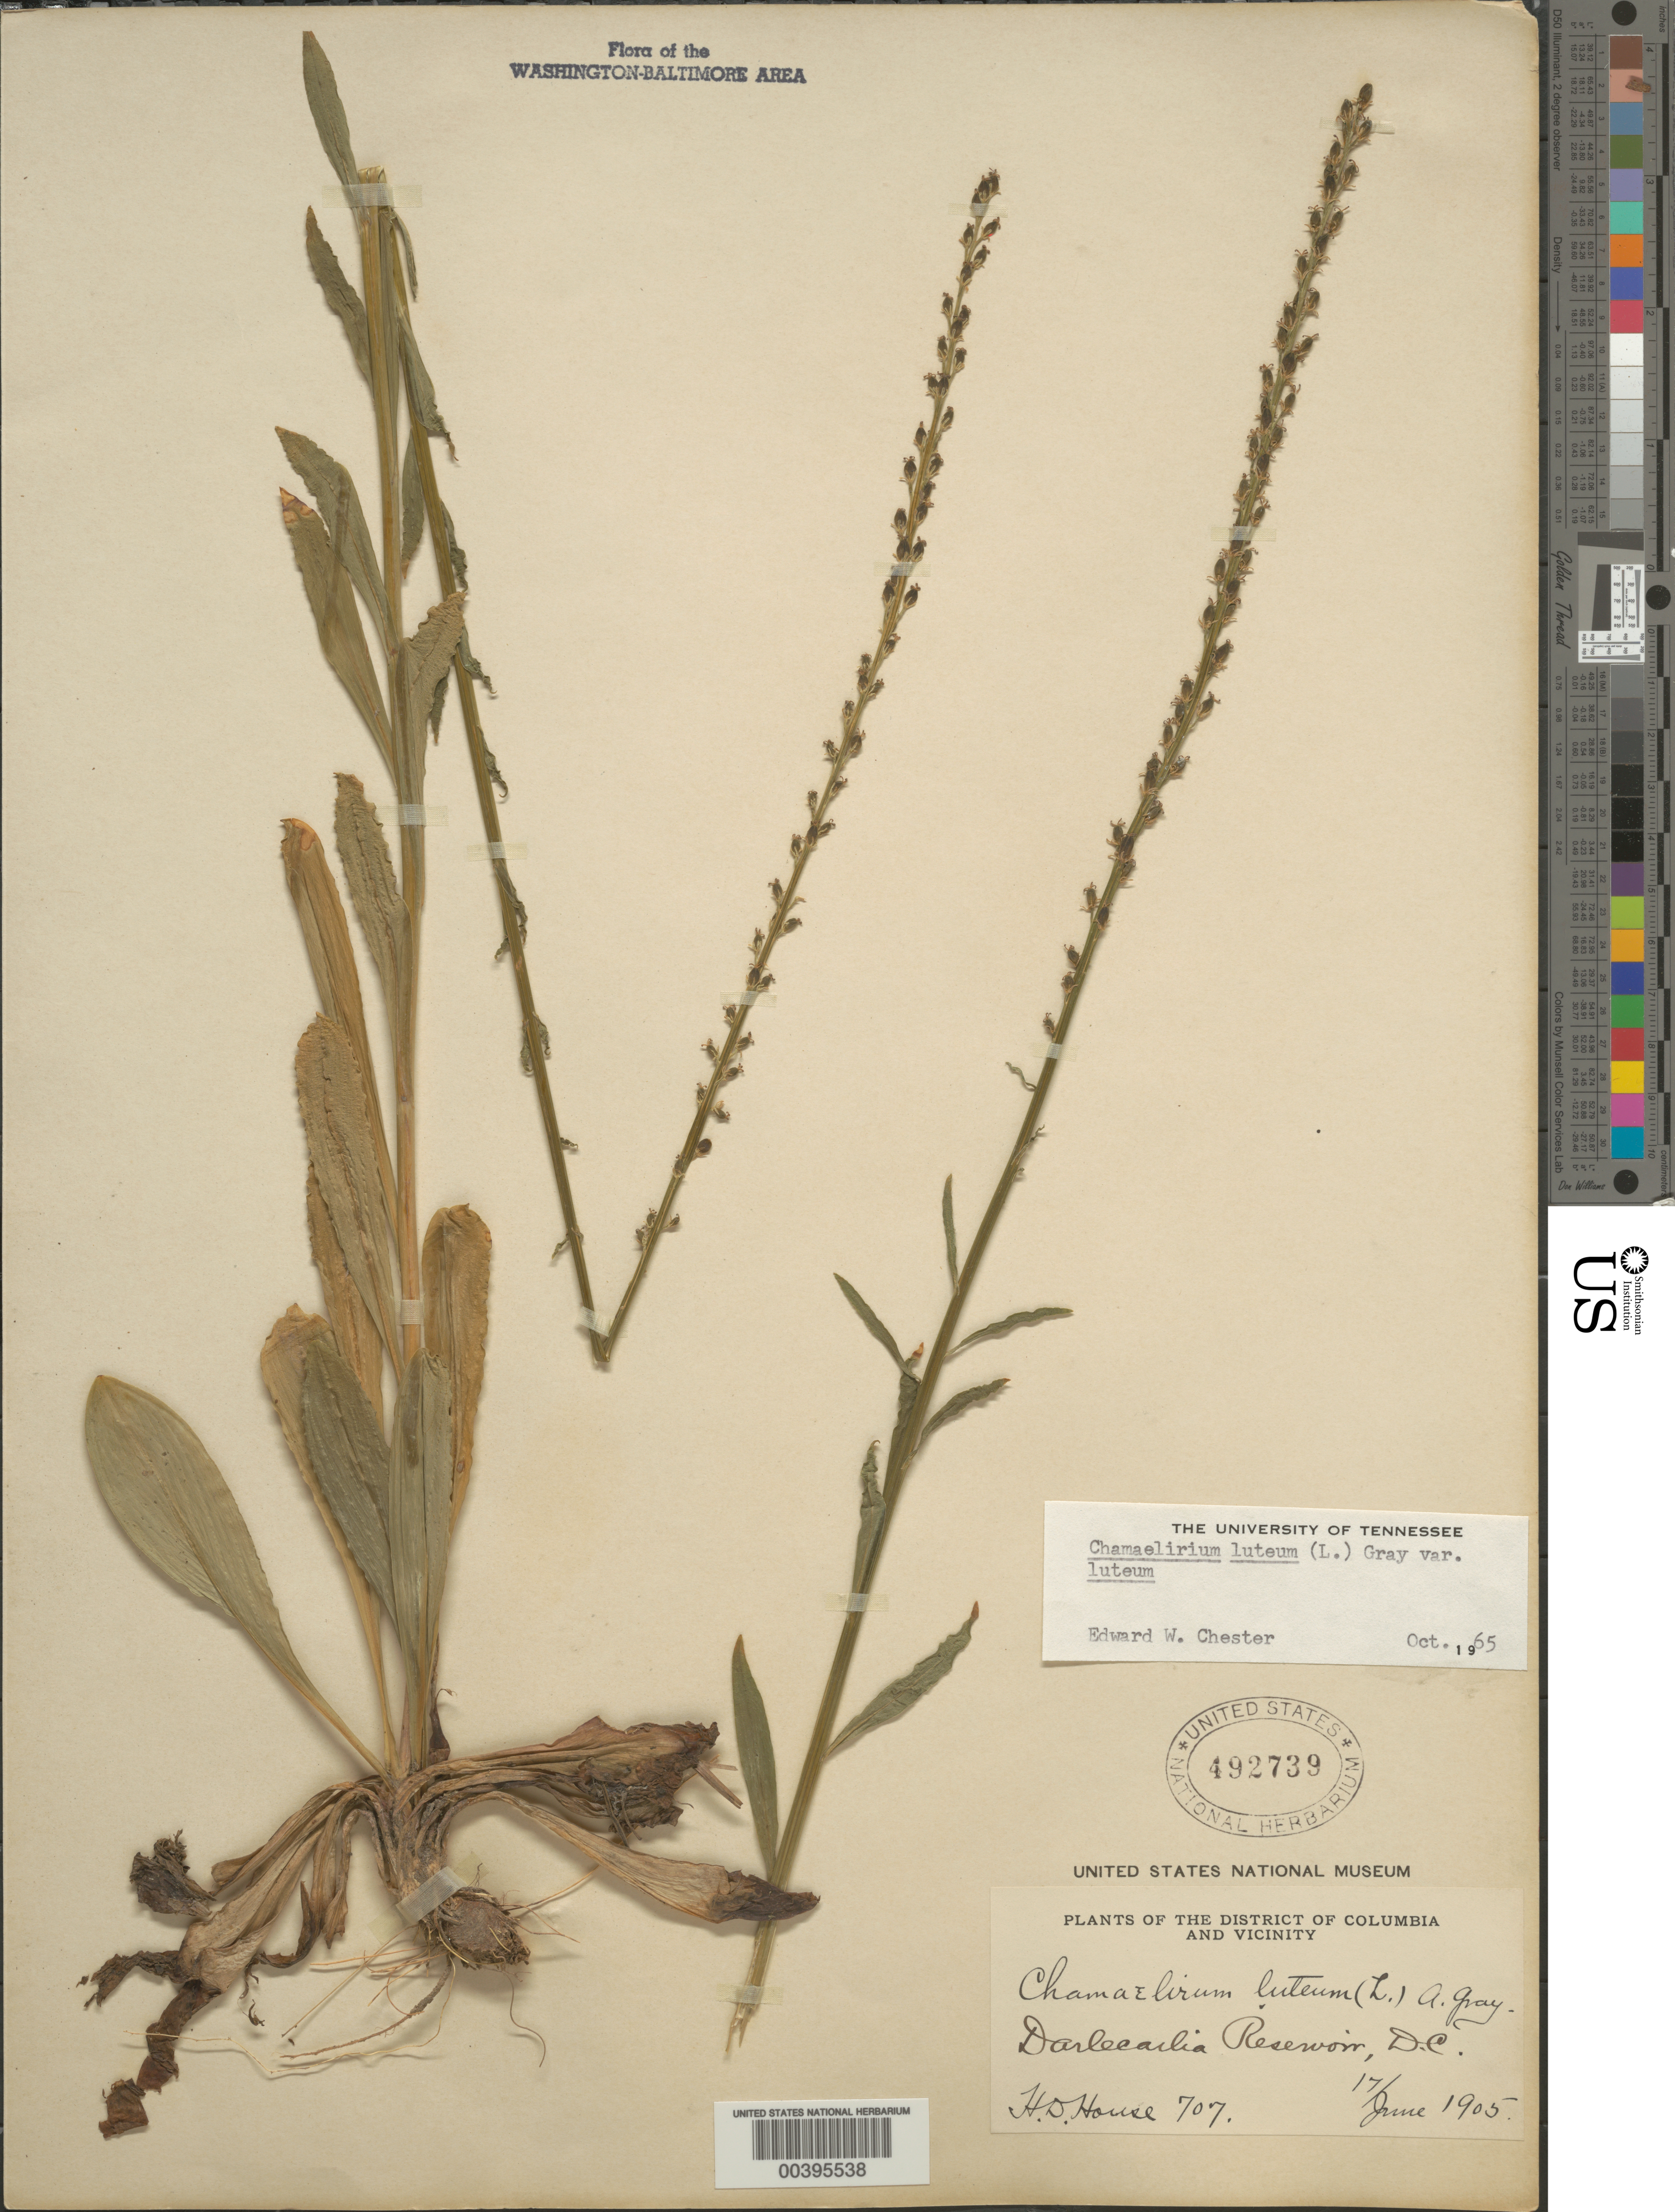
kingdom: Plantae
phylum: Tracheophyta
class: Liliopsida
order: Liliales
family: Melanthiaceae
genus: Chamaelirium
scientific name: Chamaelirium luteum var. luteum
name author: (L.) A. Gray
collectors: H. D. House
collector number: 707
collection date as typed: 17 Jun 1905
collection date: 1905-06-17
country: United States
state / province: District of Columbia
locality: Dalecarlia Reservoir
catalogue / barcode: US 492739